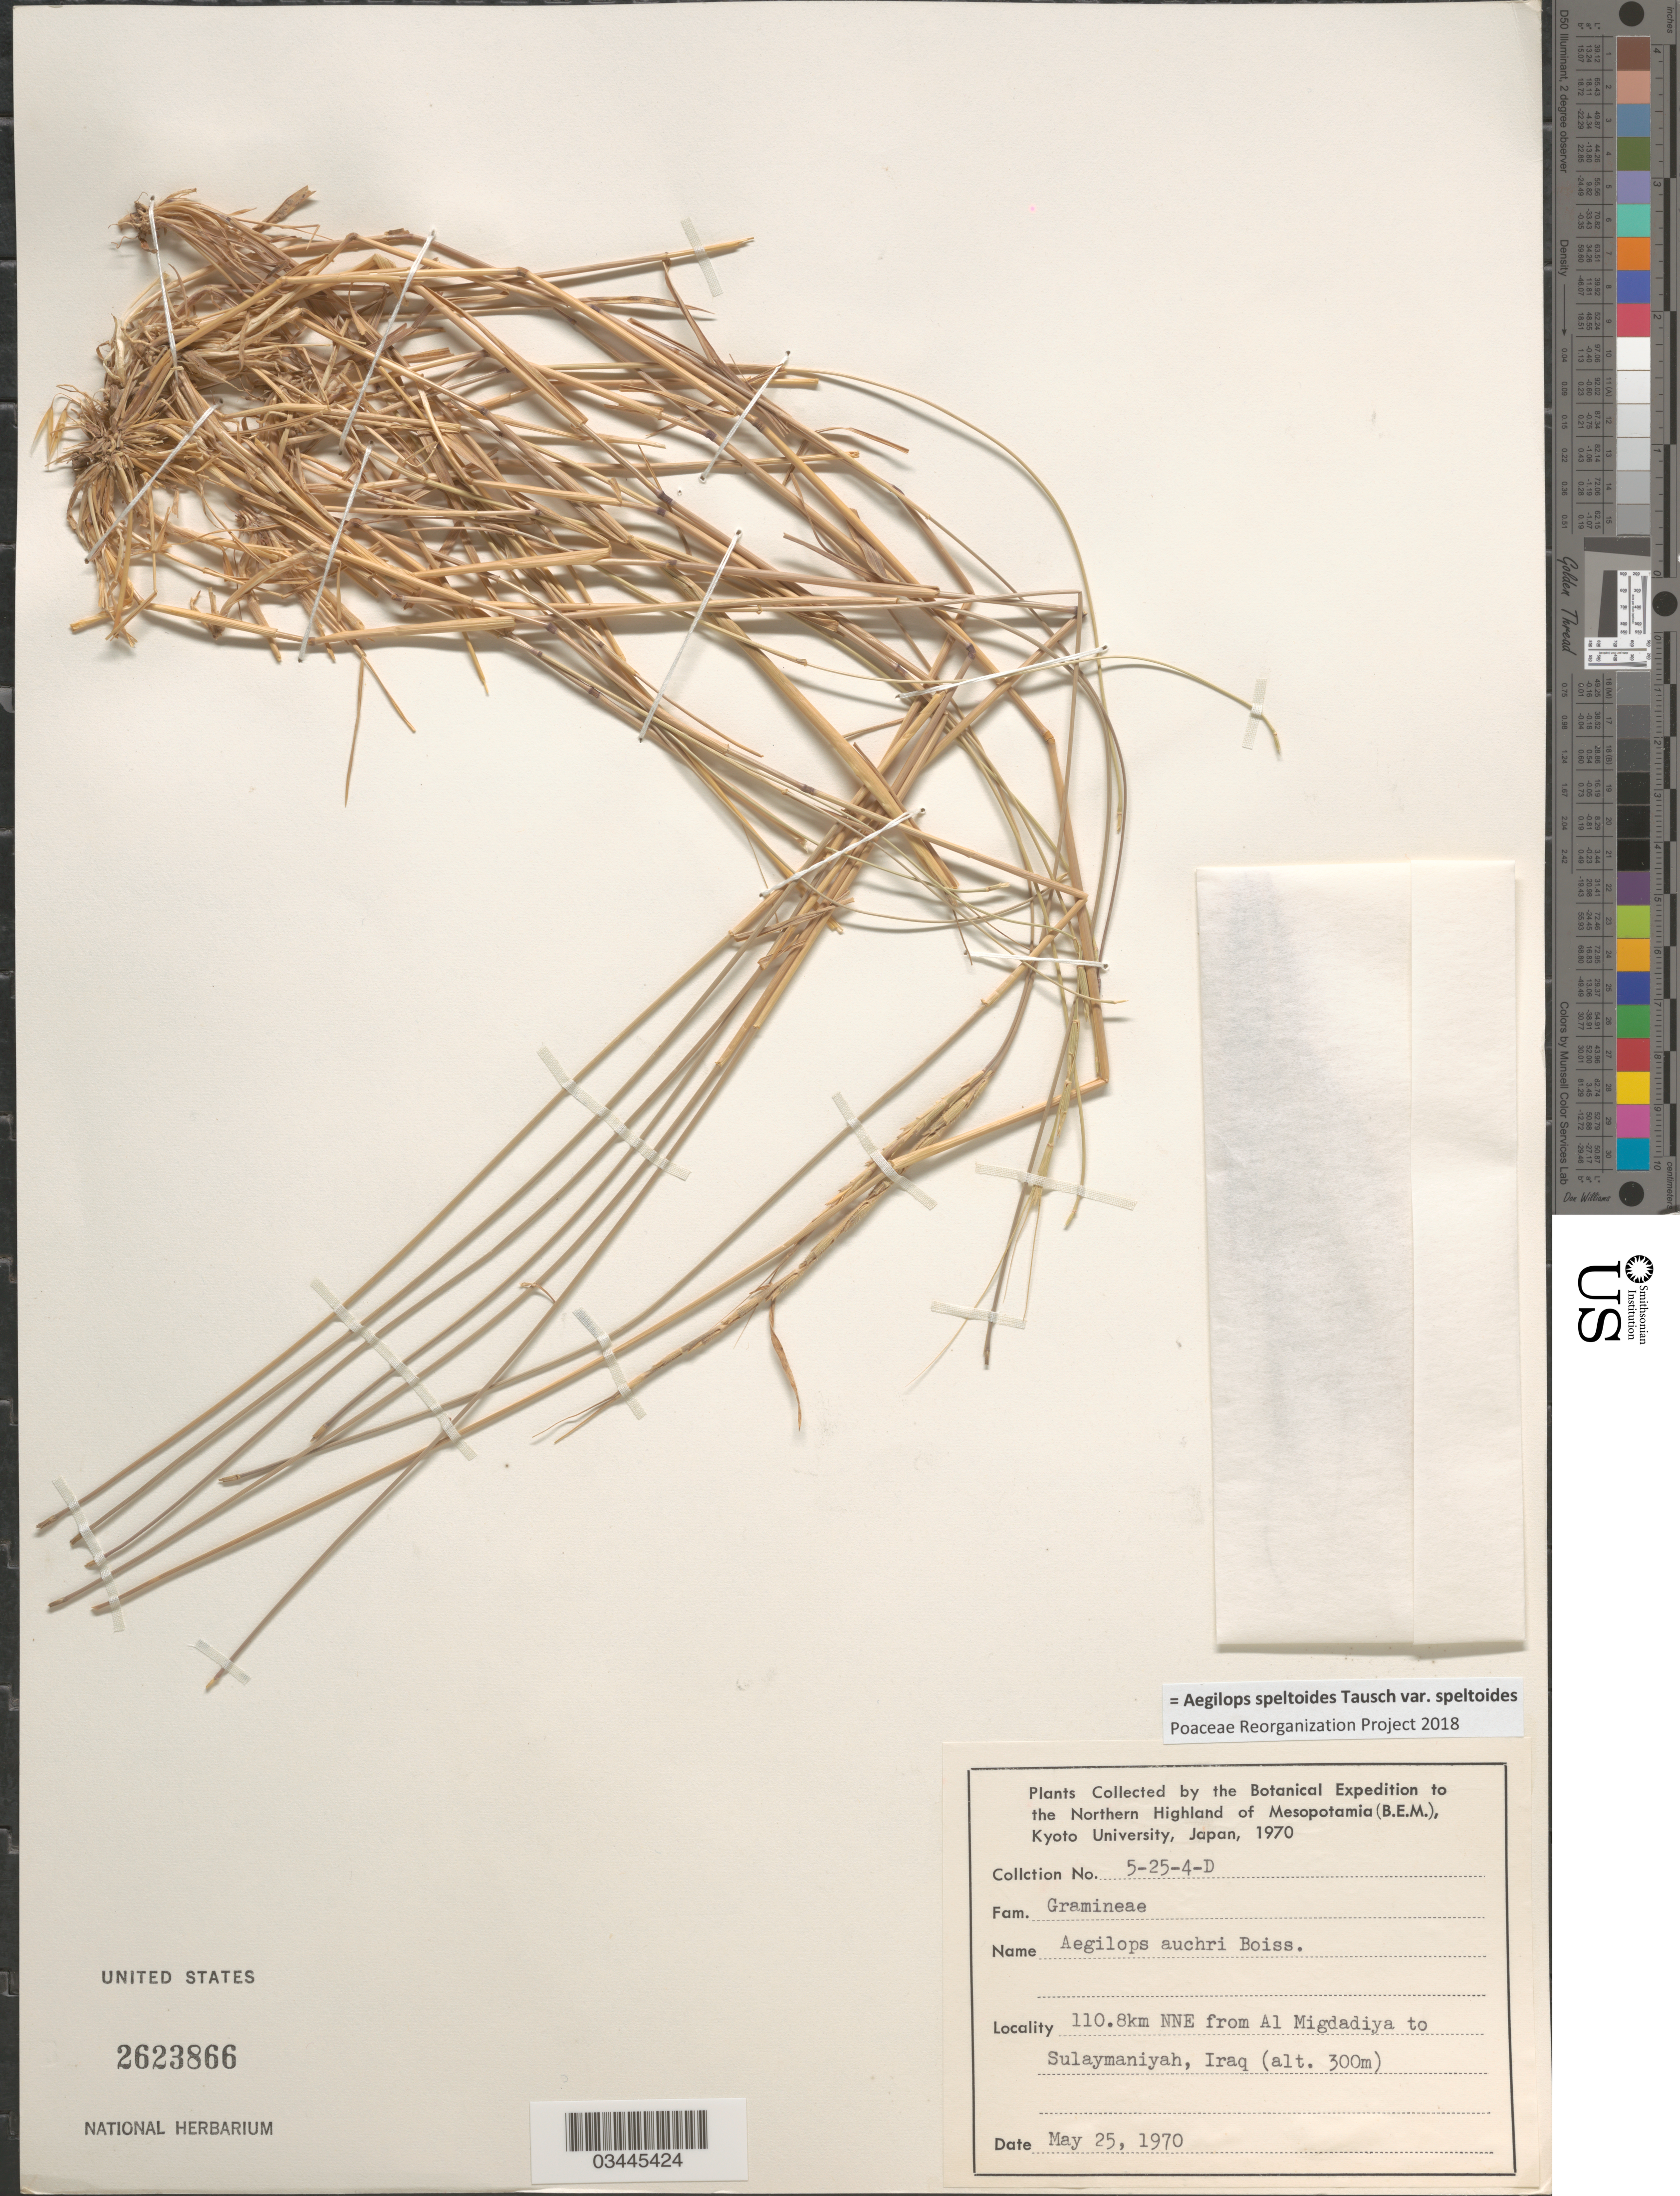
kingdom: Plantae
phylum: Tracheophyta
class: Liliopsida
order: Poales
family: Poaceae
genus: Aegilops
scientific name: Aegilops speltoides var. speltoides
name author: Tausch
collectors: Botanical Expedition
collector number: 5-25-4-D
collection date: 1970-05-25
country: Iraq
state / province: As Sulaymānīyah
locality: To the Northern Highland of Mesopotamia (B.E.M.). 110.8km NNE from Al Migdadiya to Sulamaniyah.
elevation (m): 300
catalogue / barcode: US 2623866